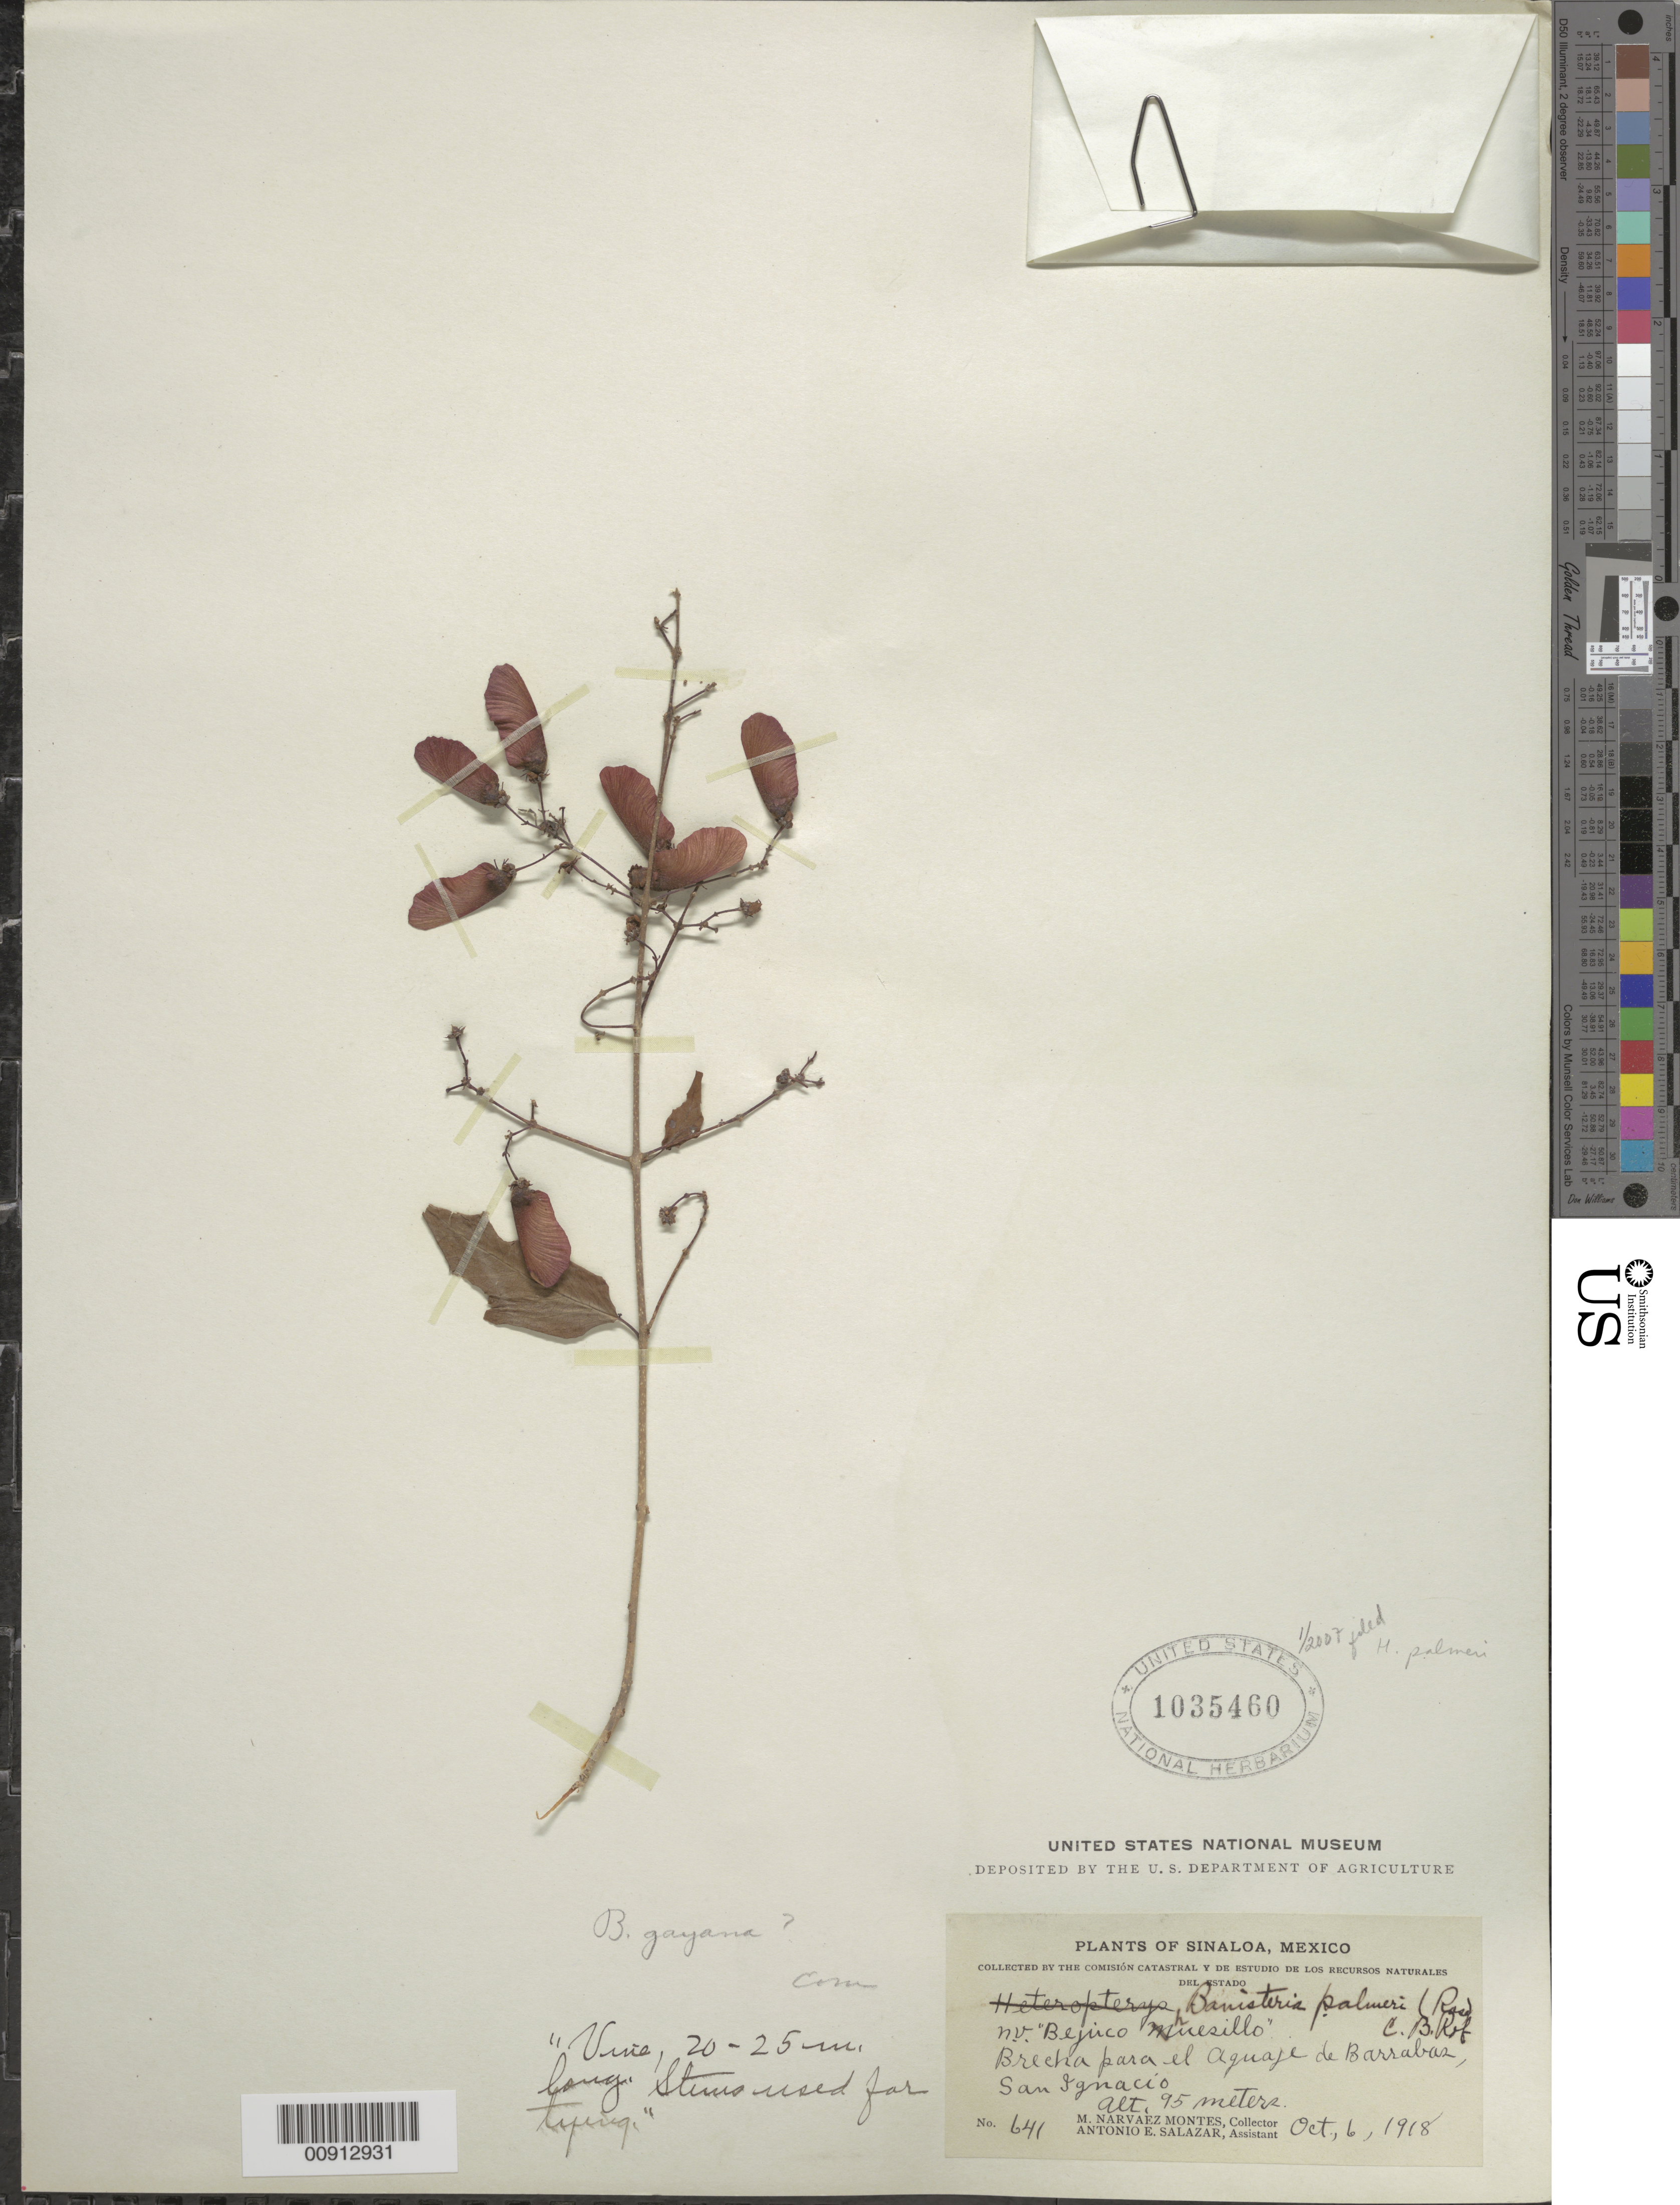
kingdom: Plantae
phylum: Tracheophyta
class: Magnoliopsida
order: Malpighiales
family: Malpighiaceae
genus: Heteropterys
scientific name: Heteropterys palmeri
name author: Rose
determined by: Strong, Mark T., (BOT), Smithsonian Institution - National Museum of Natural History (UNITED STATES)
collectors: M. Narvaez-Montes & A. E. Salazar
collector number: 641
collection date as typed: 06 Oct 1918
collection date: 1918-10-06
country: Mexico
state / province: Sinaloa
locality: Brecha para el Aguaje de Barrabas, San Ignacio, Sinaloa.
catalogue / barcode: US 1035460